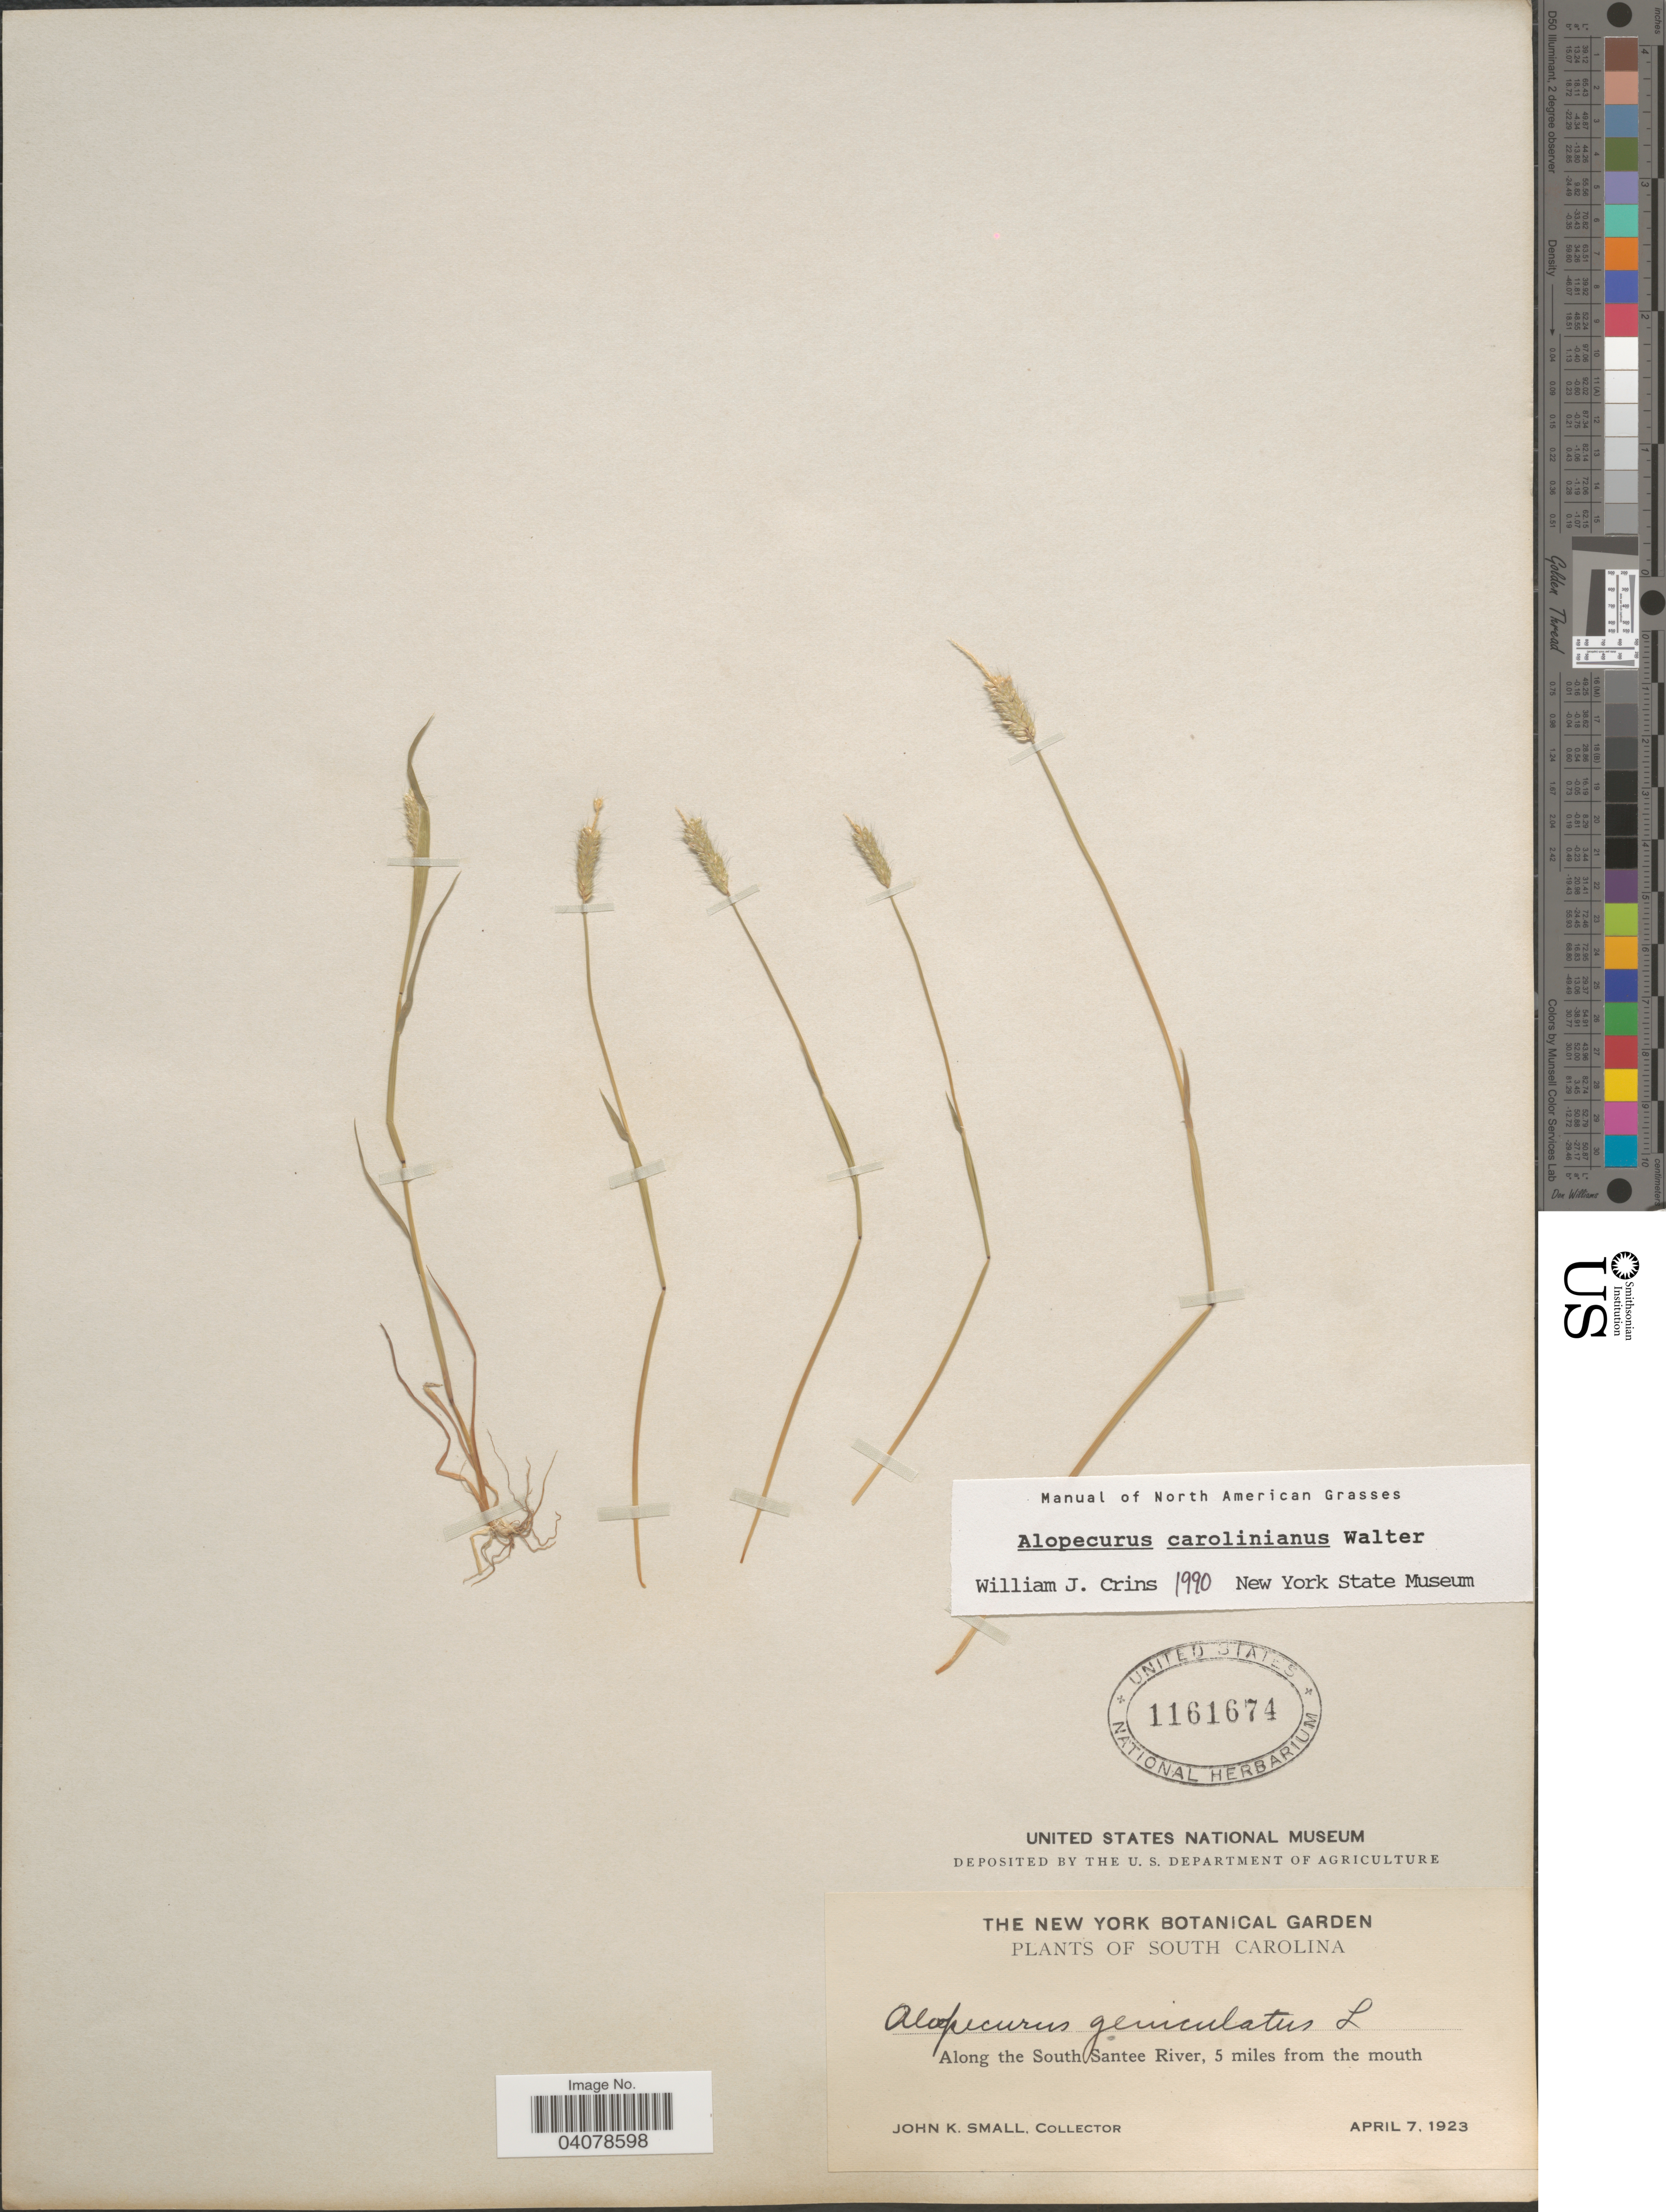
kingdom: Plantae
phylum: Tracheophyta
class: Liliopsida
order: Poales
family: Poaceae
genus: Alopecurus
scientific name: Alopecurus carolinianus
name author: Walter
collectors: J. K. Small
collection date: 1923-04-07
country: United States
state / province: South Carolina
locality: Along the South Santee River, 6 miles from the mouth.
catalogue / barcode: US 1161674